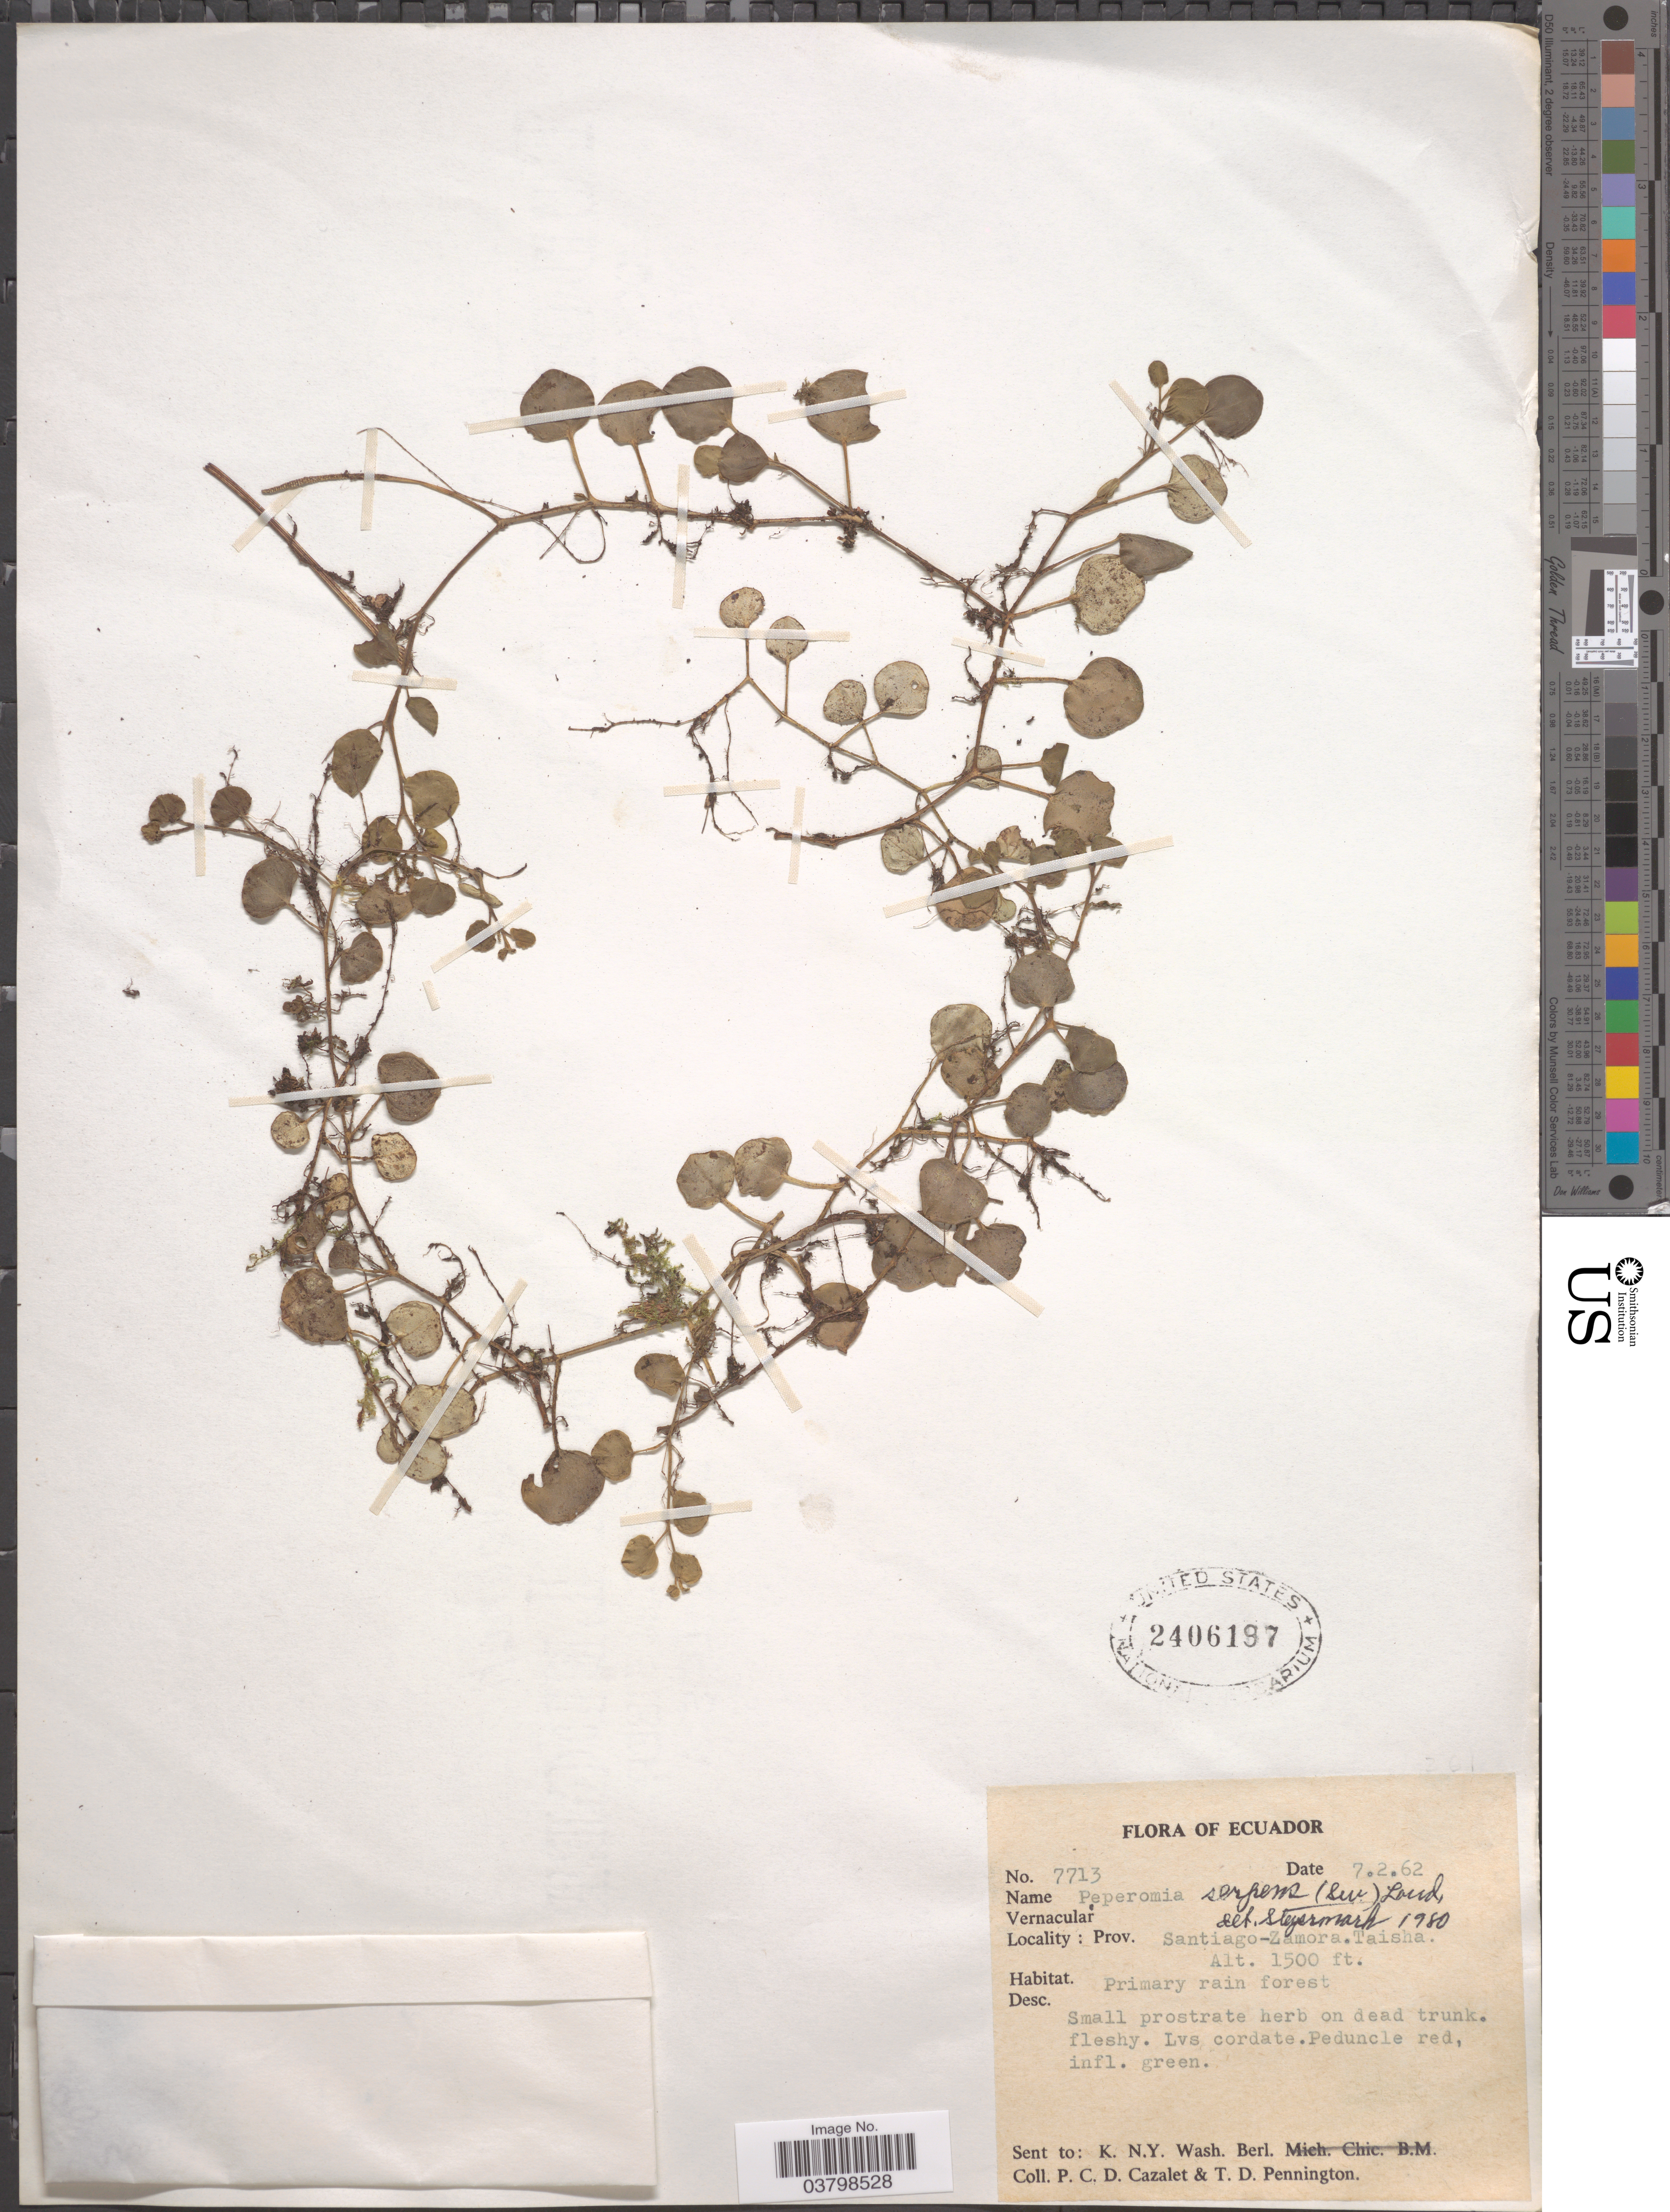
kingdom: Plantae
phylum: Tracheophyta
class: Magnoliopsida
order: Piperales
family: Piperaceae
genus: Peperomia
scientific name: Peperomia serpens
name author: (Sw.) Loudon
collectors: P. C. D. Cazalet & T. D. Pennington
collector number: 7713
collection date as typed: Transcribed d/m/y: 7/2/62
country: Ecuador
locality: Prov. Santiago-Zamora. Taisha.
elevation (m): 457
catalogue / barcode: US 2406197